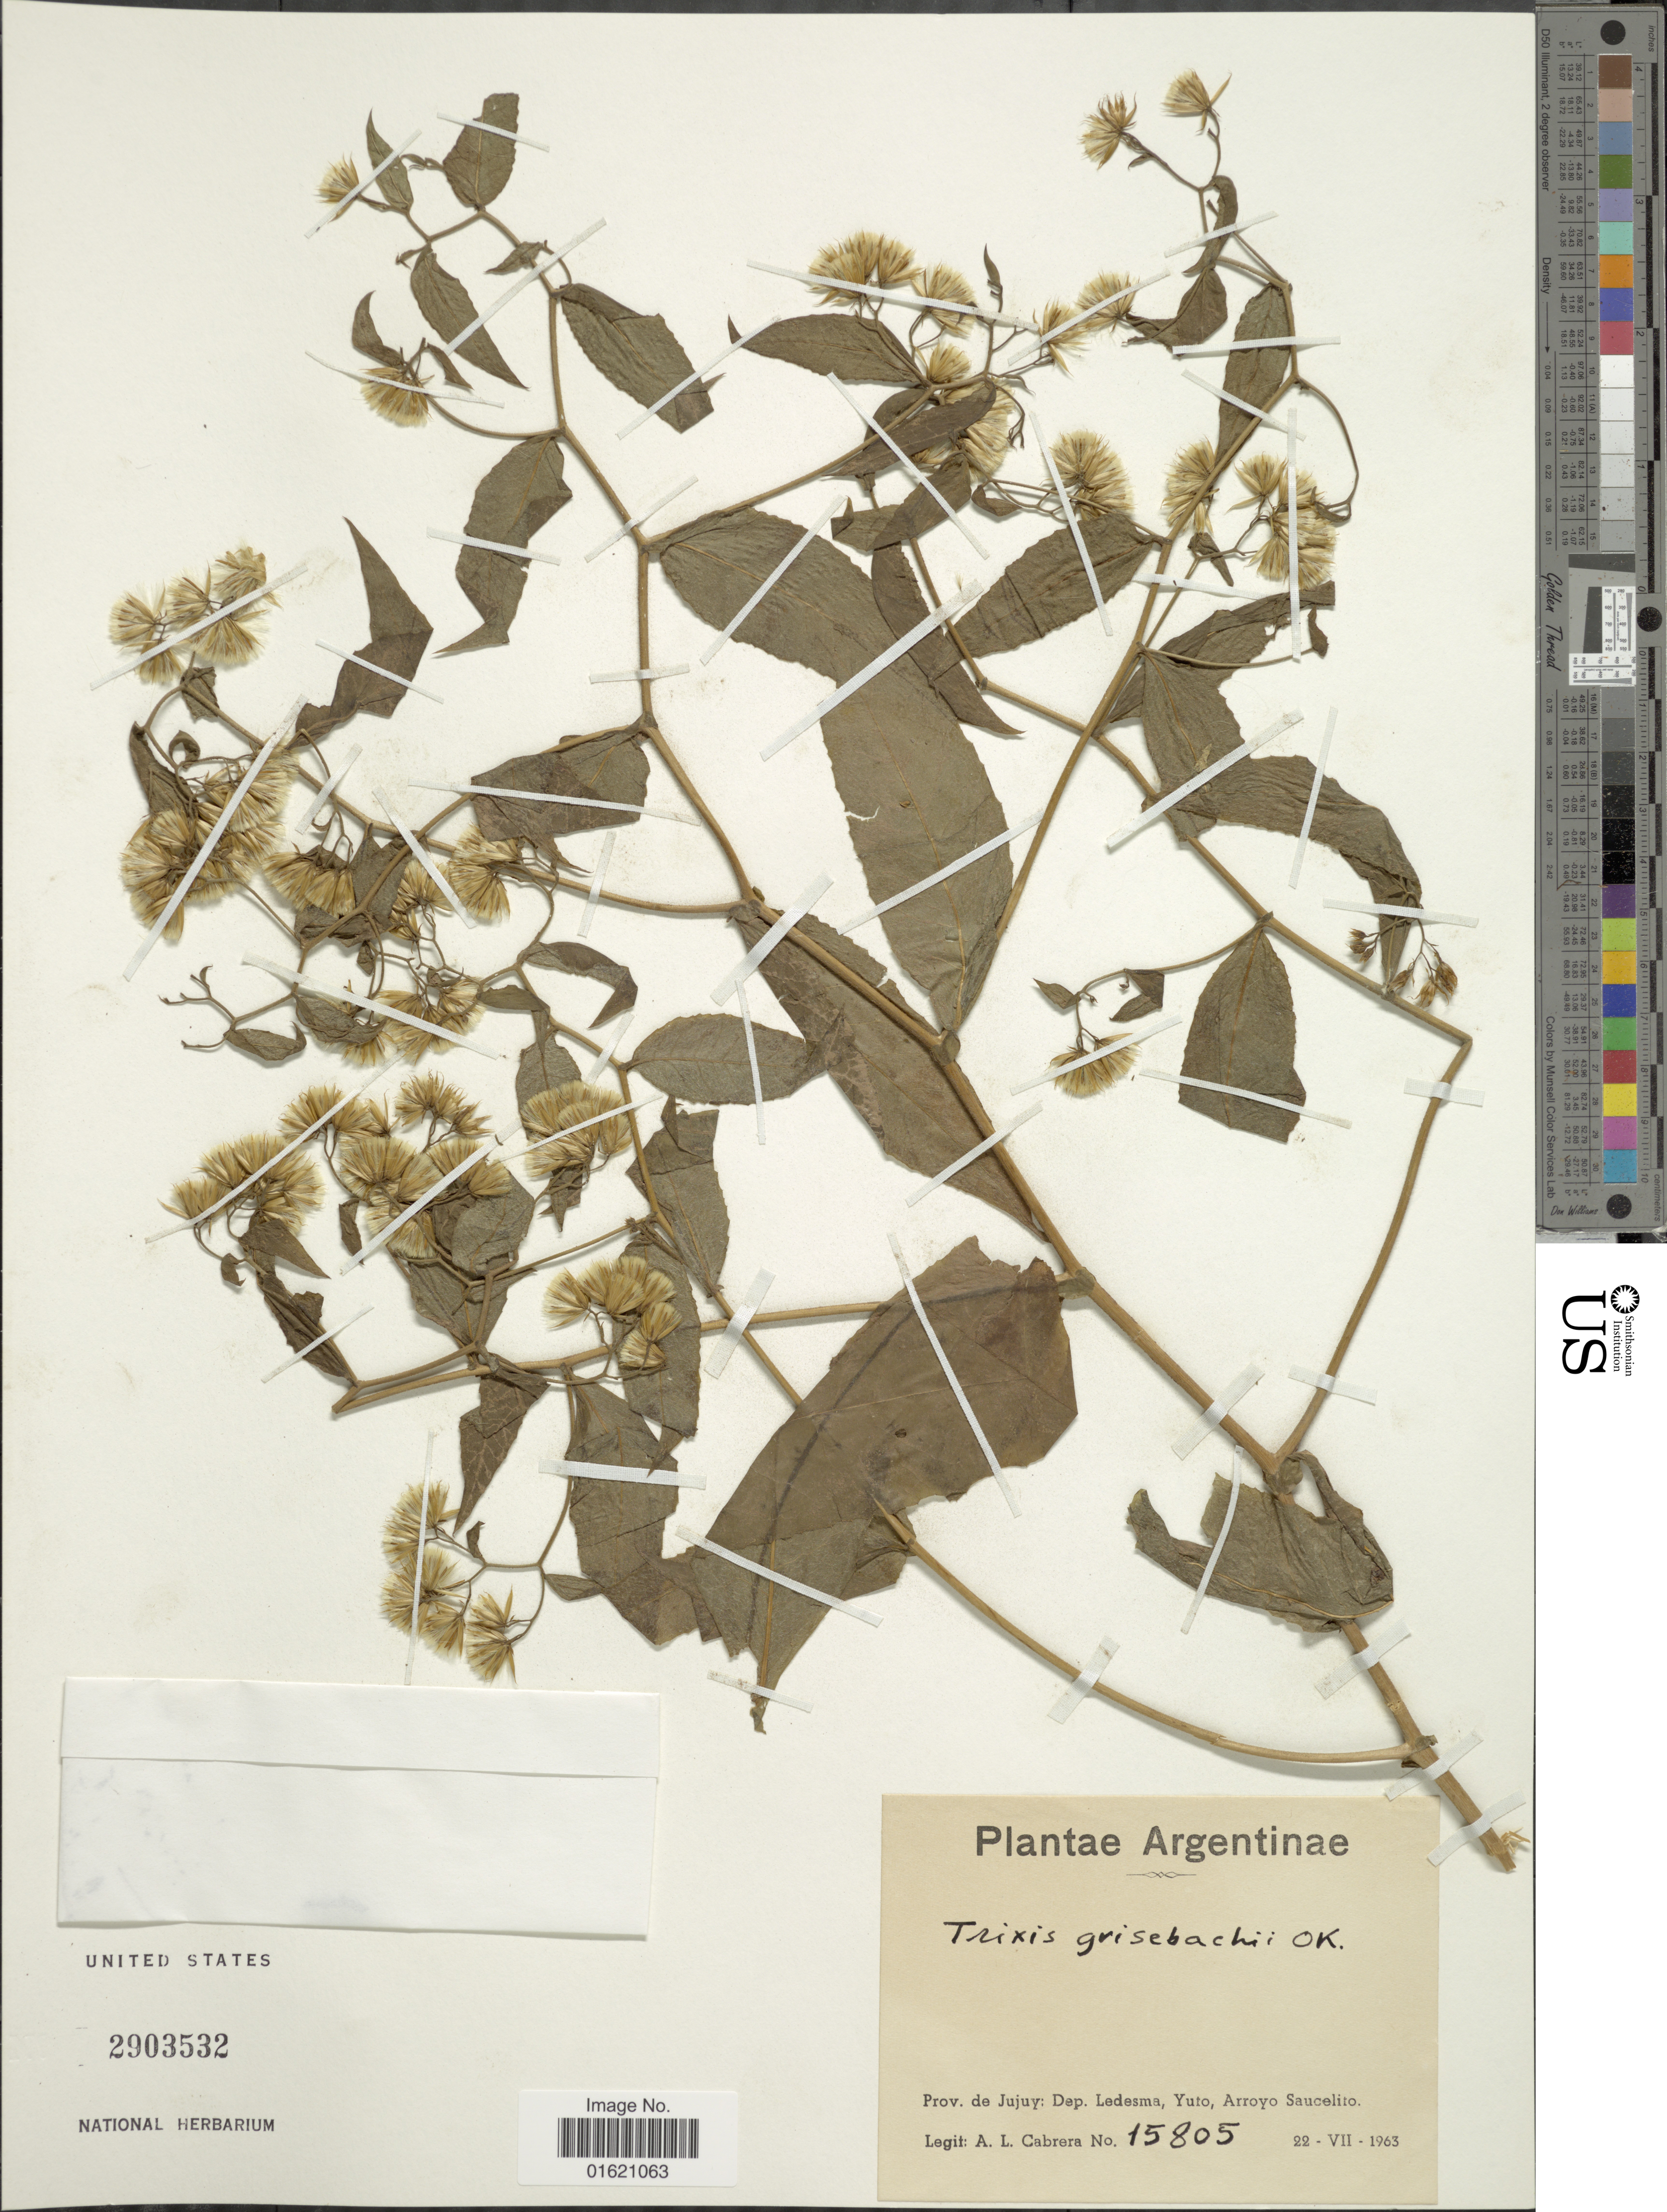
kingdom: Plantae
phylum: Tracheophyta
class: Magnoliopsida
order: Asterales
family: Asteraceae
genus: Trixis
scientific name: Trixis grisebachii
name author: Kuntze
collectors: A. L. Cabrera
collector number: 15805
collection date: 1963-07-22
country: Argentina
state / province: Jujuy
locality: Dep. Ledesma, Yuto, Arroyo, Saucelito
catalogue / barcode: US 2903532